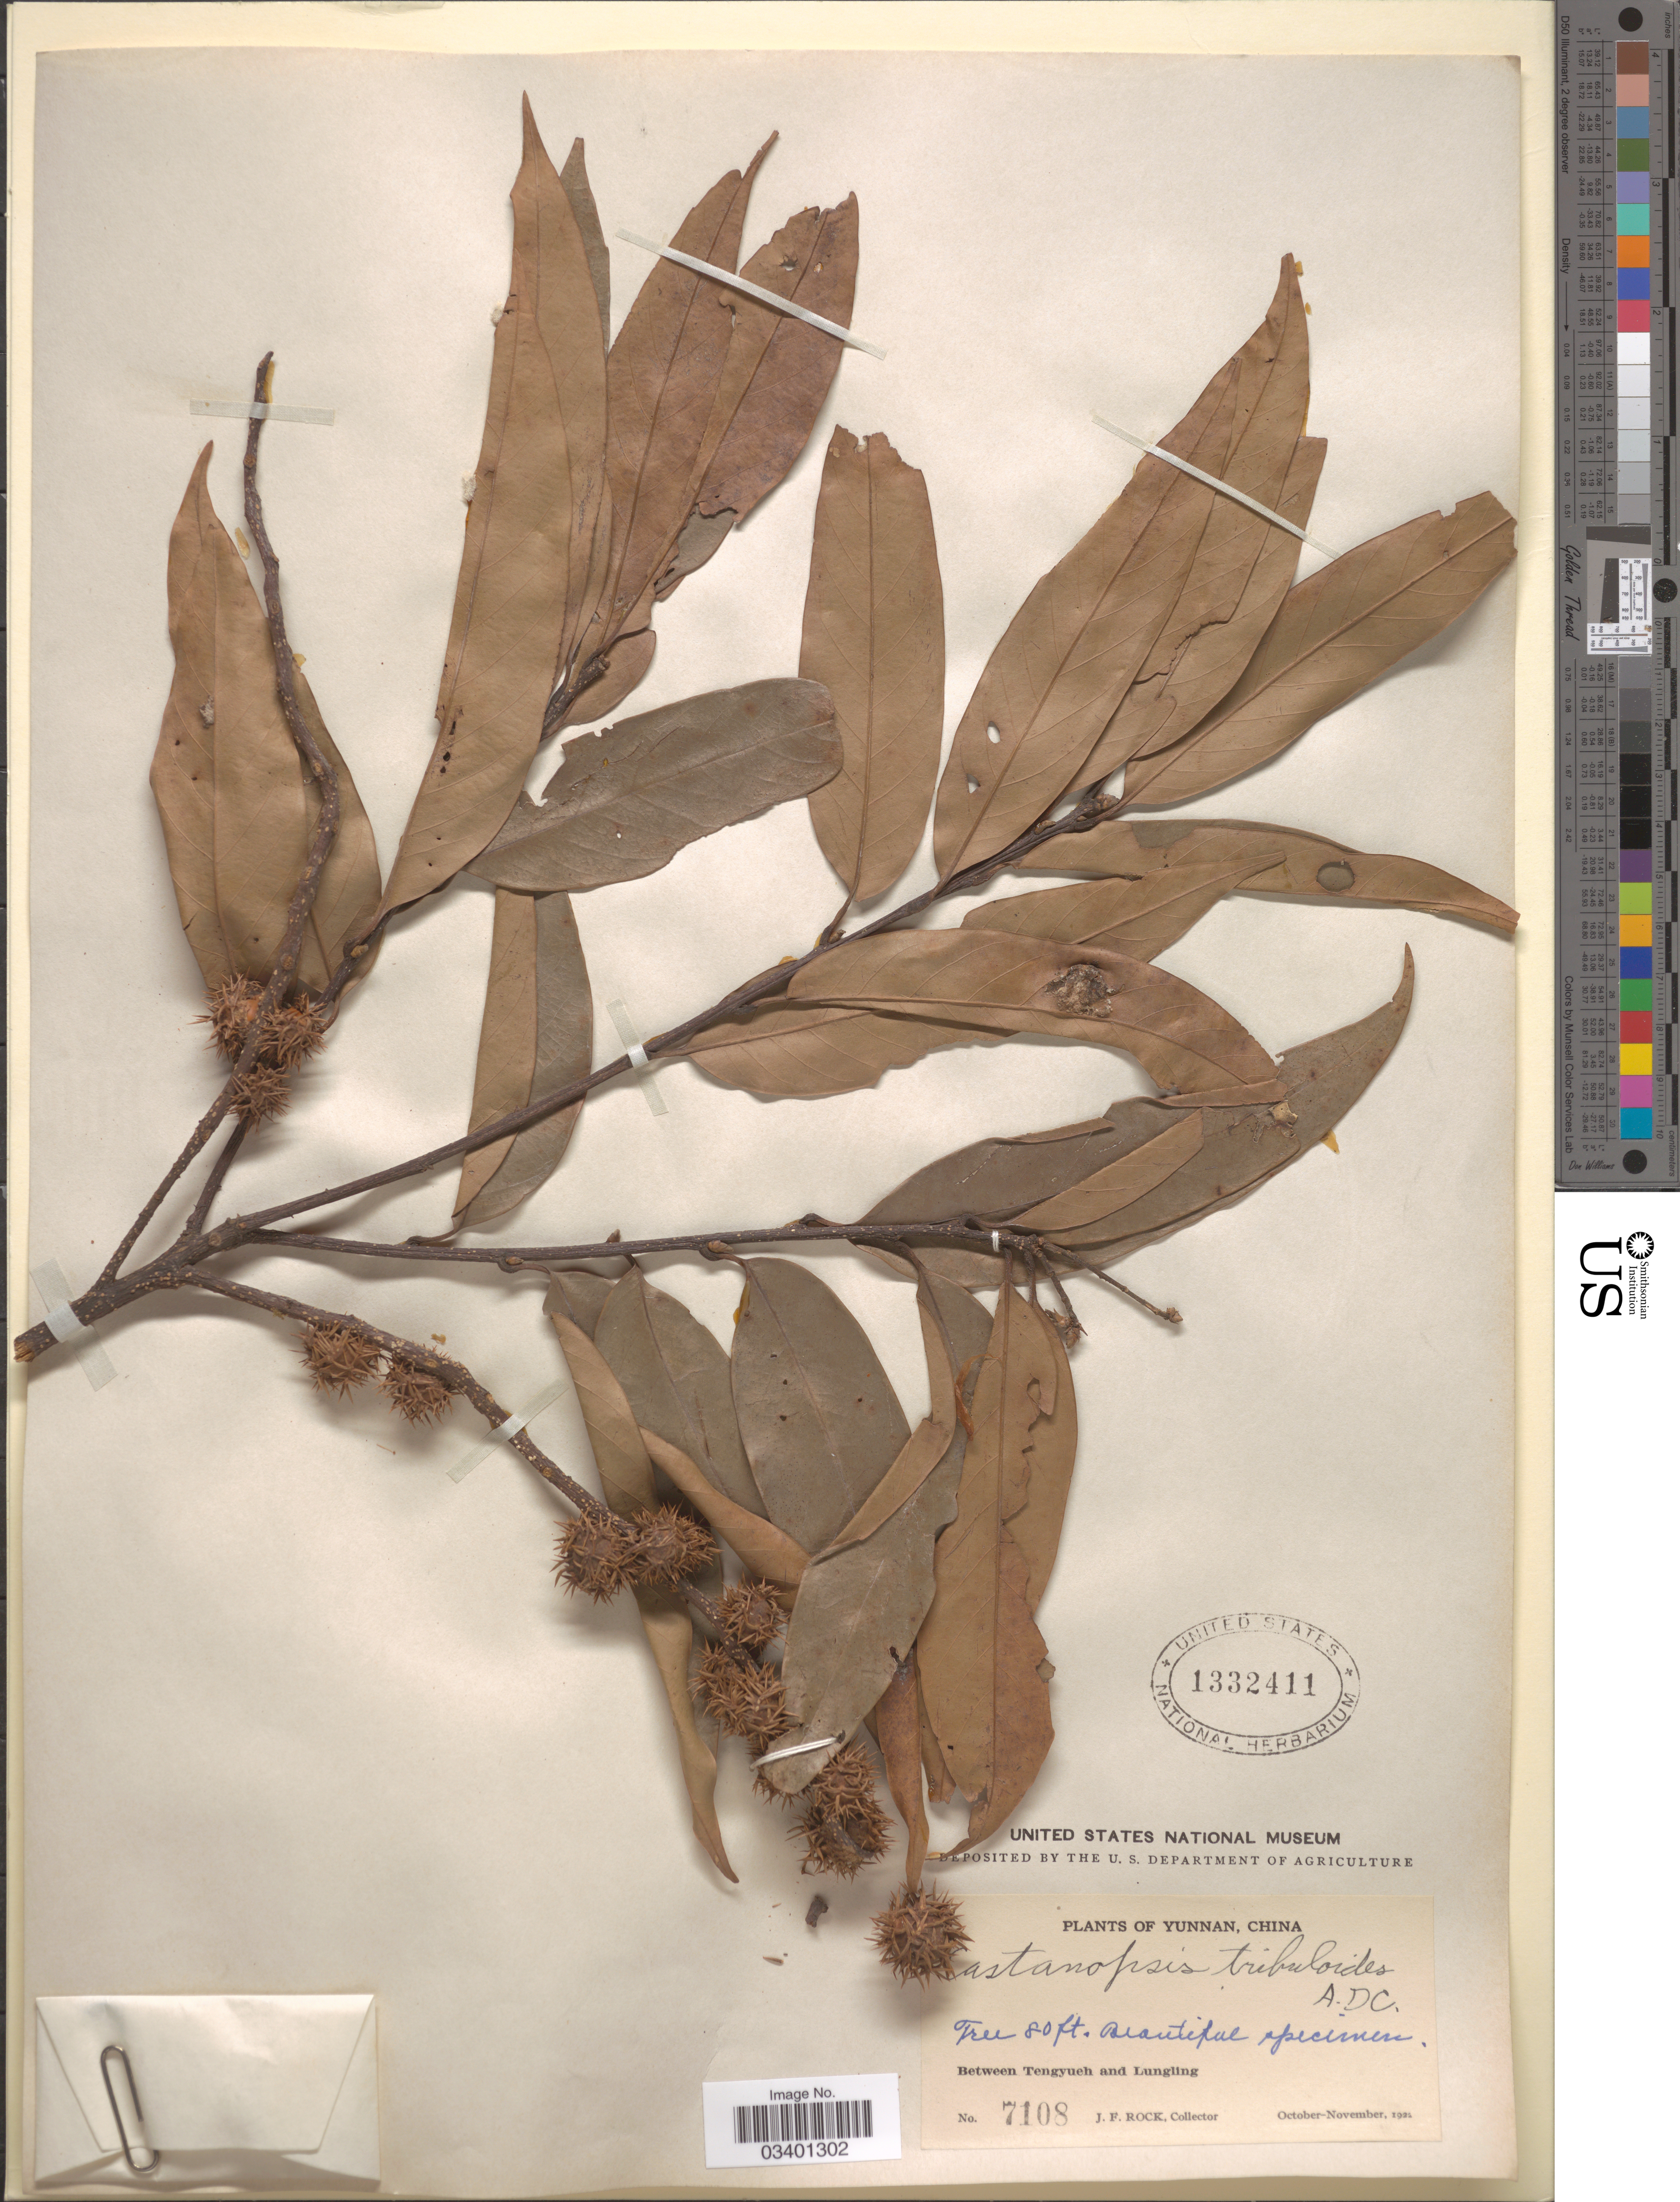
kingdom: Plantae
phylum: Tracheophyta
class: Magnoliopsida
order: Fagales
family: Fagaceae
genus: Castanopsis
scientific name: Castanopsis tribuloides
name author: (Sm.) A. DC.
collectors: J. Rock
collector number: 7108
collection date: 1922-10/1922-11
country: China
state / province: Yunnan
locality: Between Tengyueh and Lungling.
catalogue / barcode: US 1332411